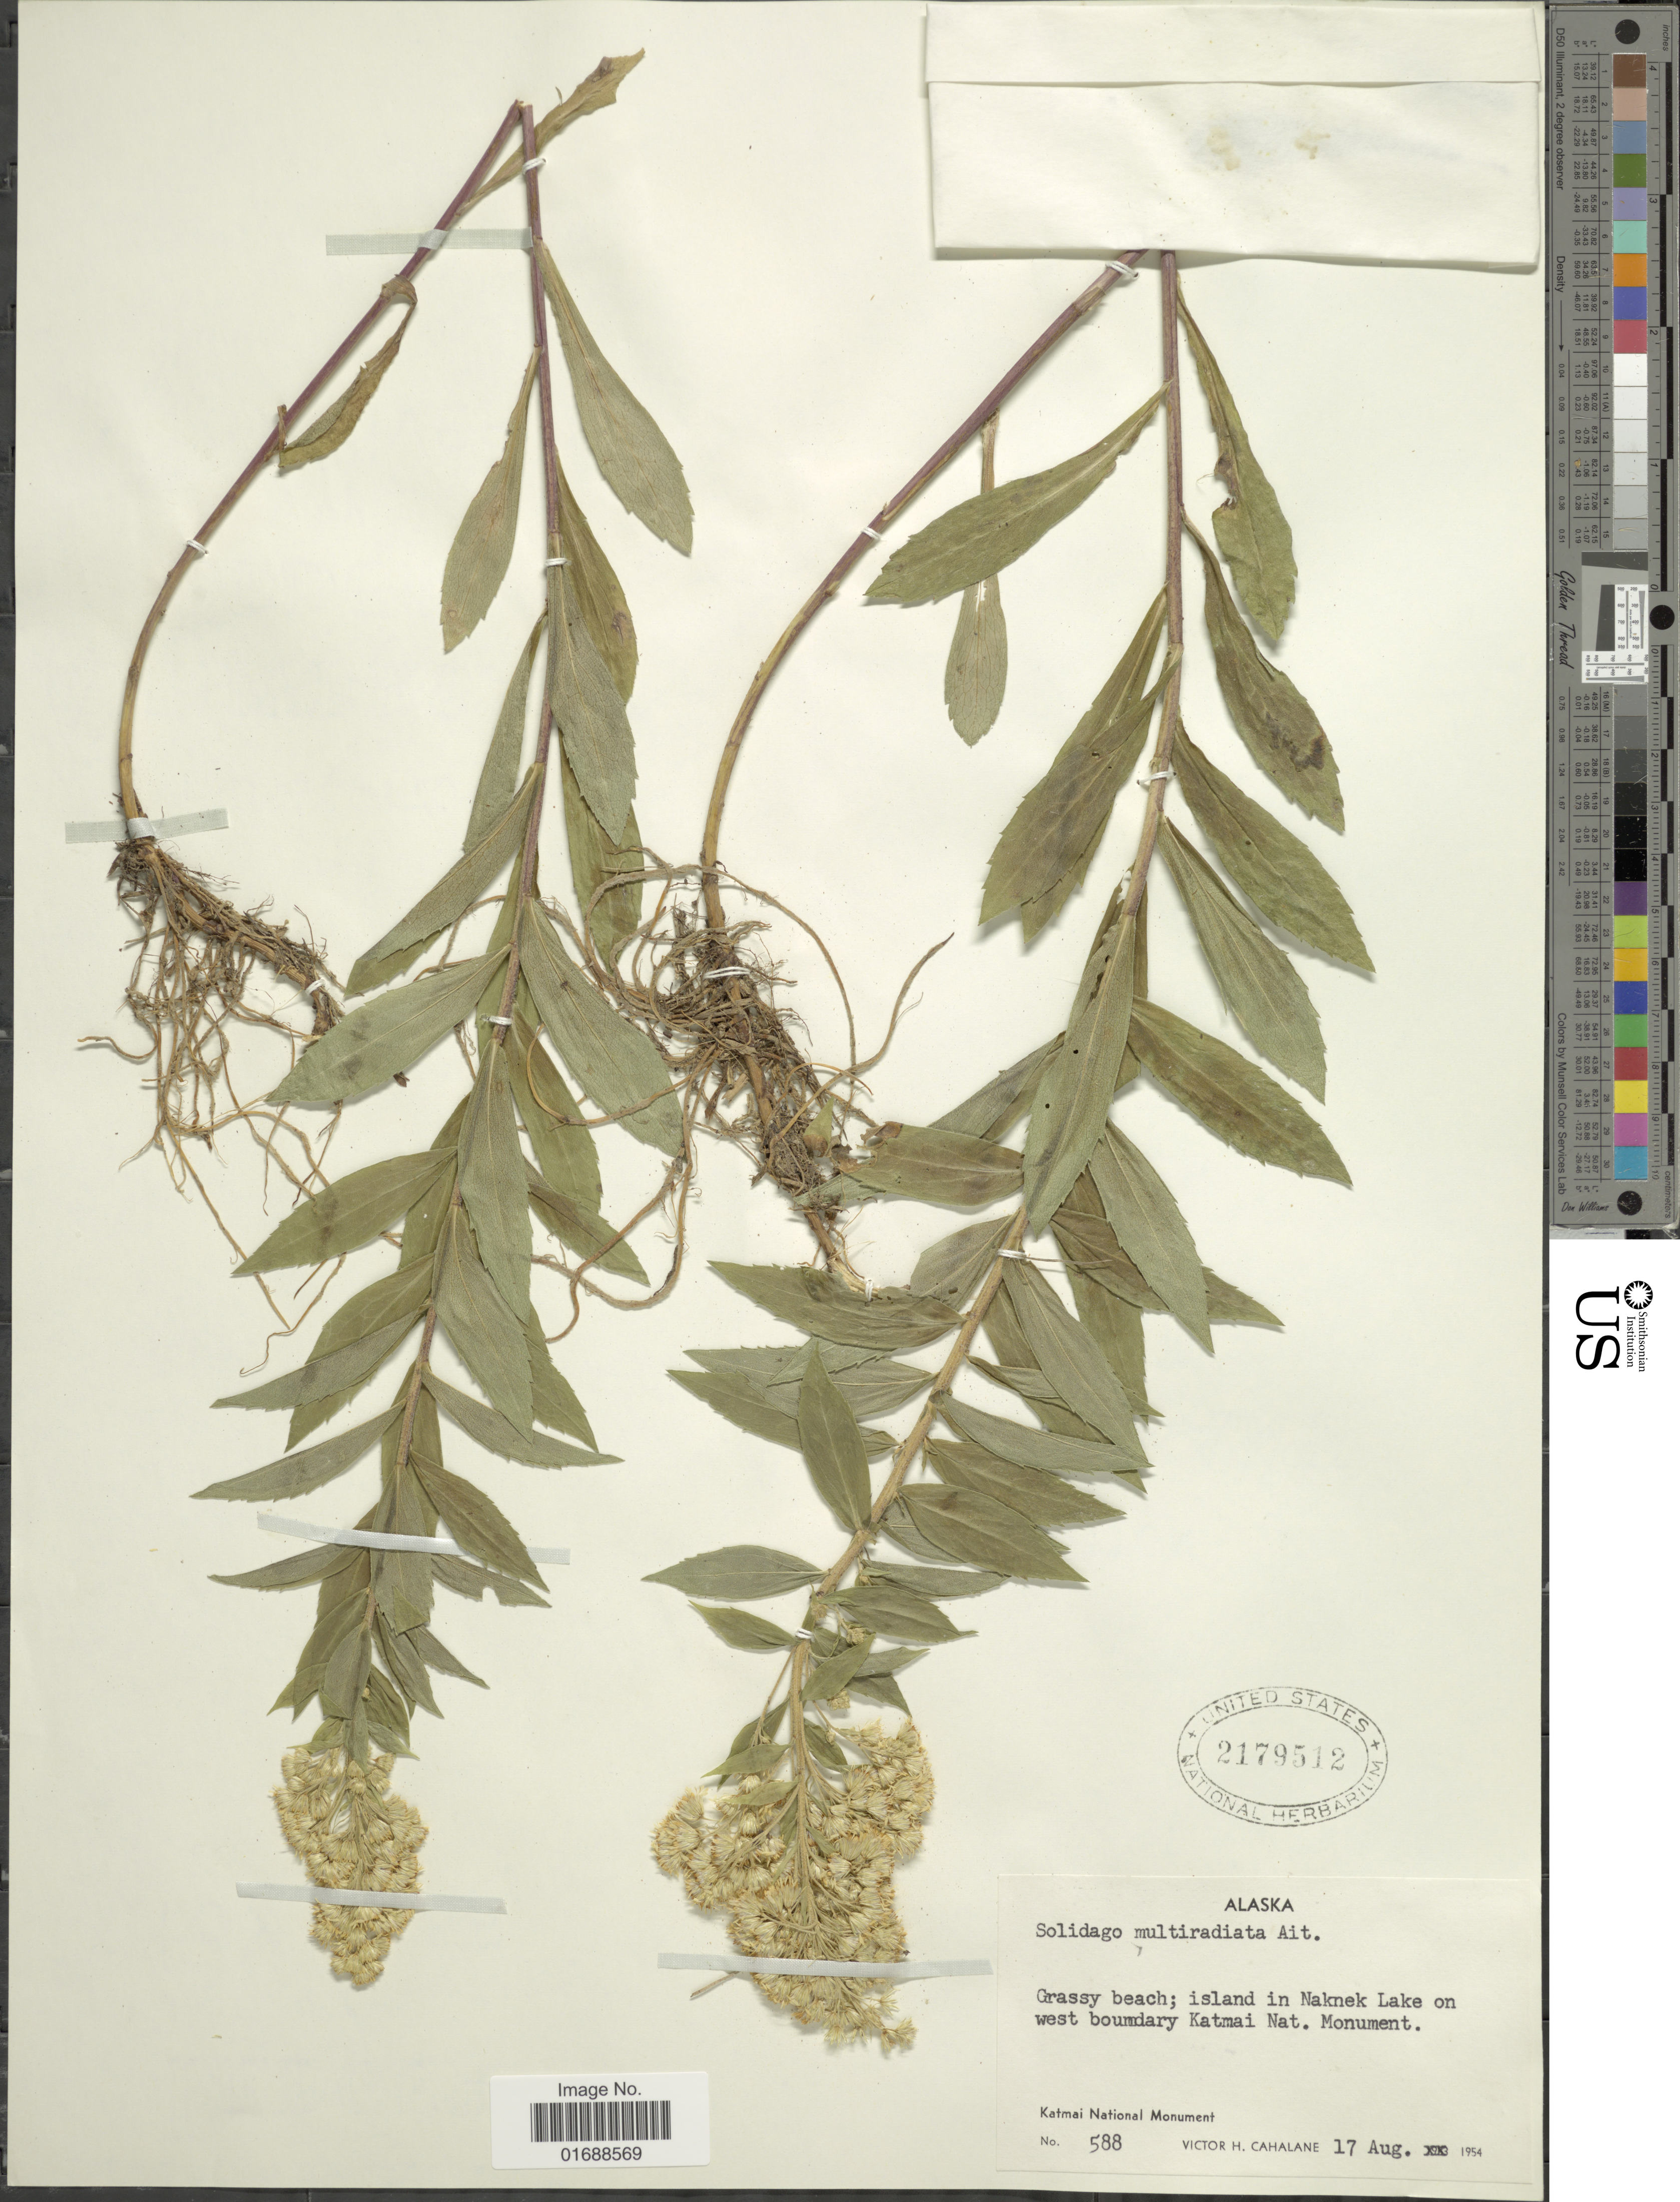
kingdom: Plantae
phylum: Tracheophyta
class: Magnoliopsida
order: Asterales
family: Asteraceae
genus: Solidago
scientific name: Solidago multiradiata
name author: Aiton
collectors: V. Cahalane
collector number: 588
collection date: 1954-08-17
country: United States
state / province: Alaska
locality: Grassy beach; island in Naknek Lake on west boundary Katmai Nat. Monument, Katmai National Monument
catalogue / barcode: US 2179512